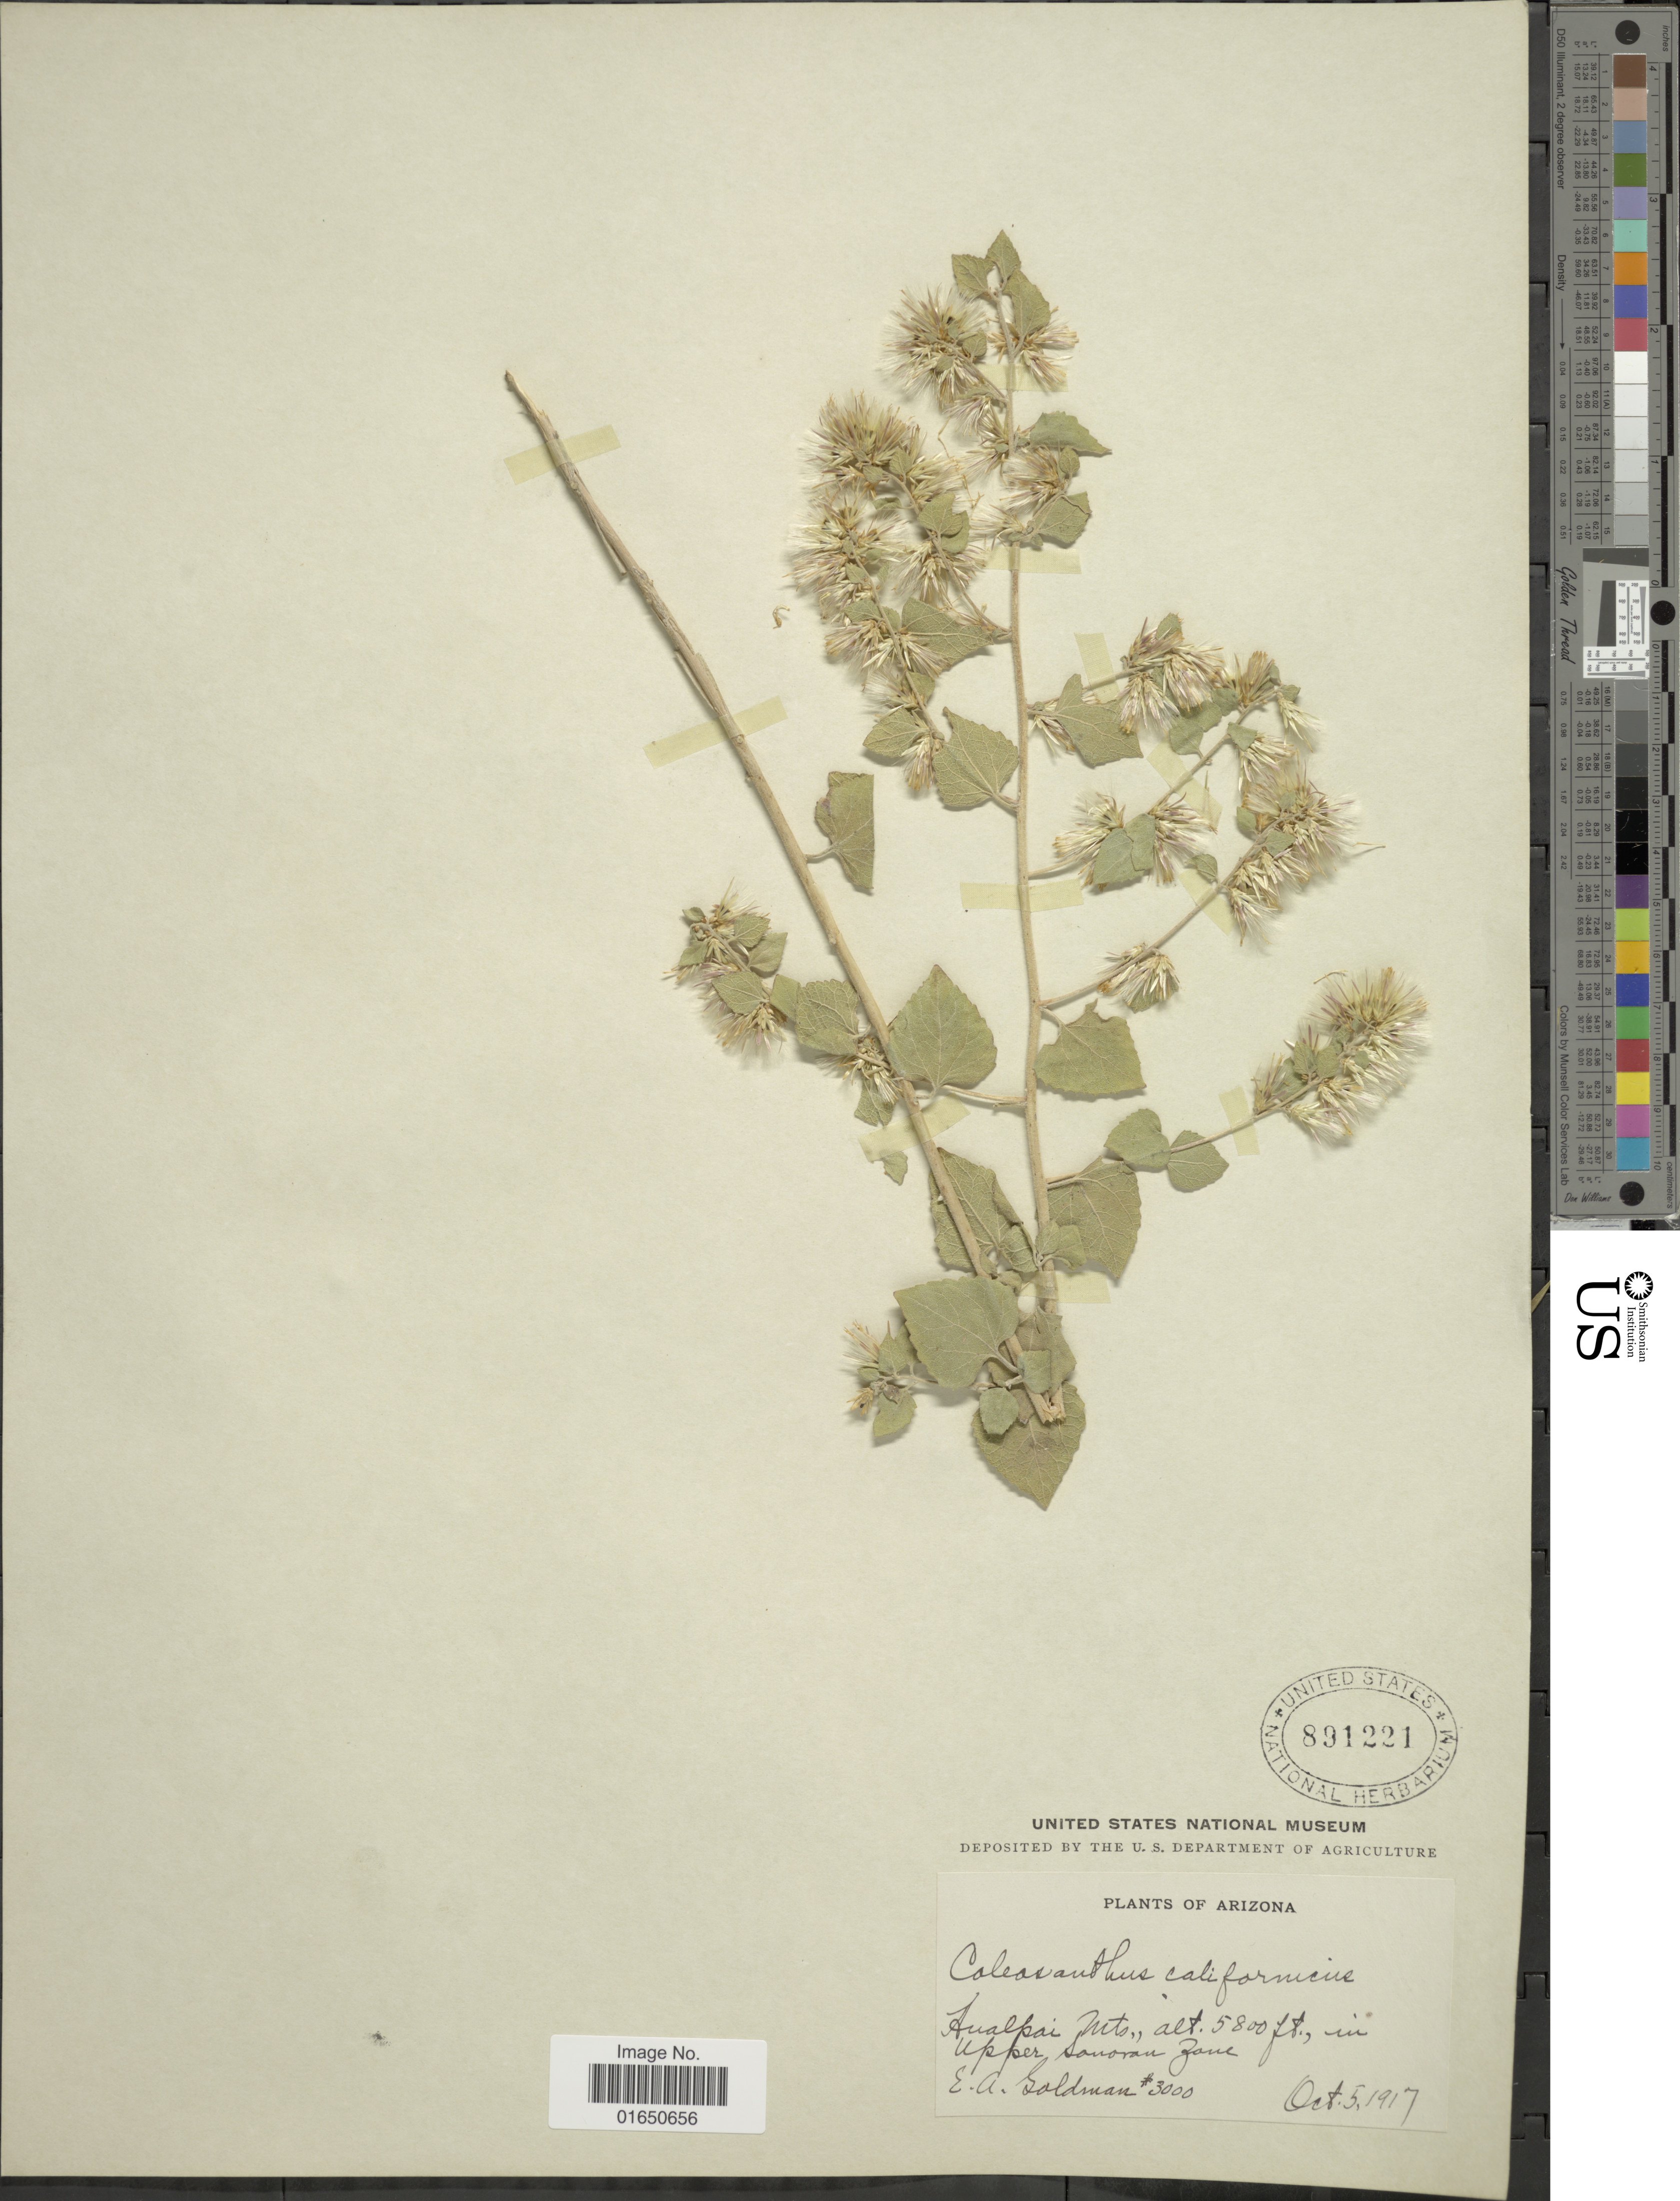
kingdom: Plantae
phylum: Tracheophyta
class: Magnoliopsida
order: Asterales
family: Asteraceae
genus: Brickellia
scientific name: Brickellia californica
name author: (Torr. & A. Gray) A. Gray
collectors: E. A. Goldman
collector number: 3000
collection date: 1917-10-05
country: United States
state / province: Arizona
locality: Fualpai Mts., in upper Sonoran Zone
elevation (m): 1768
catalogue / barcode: US 891221